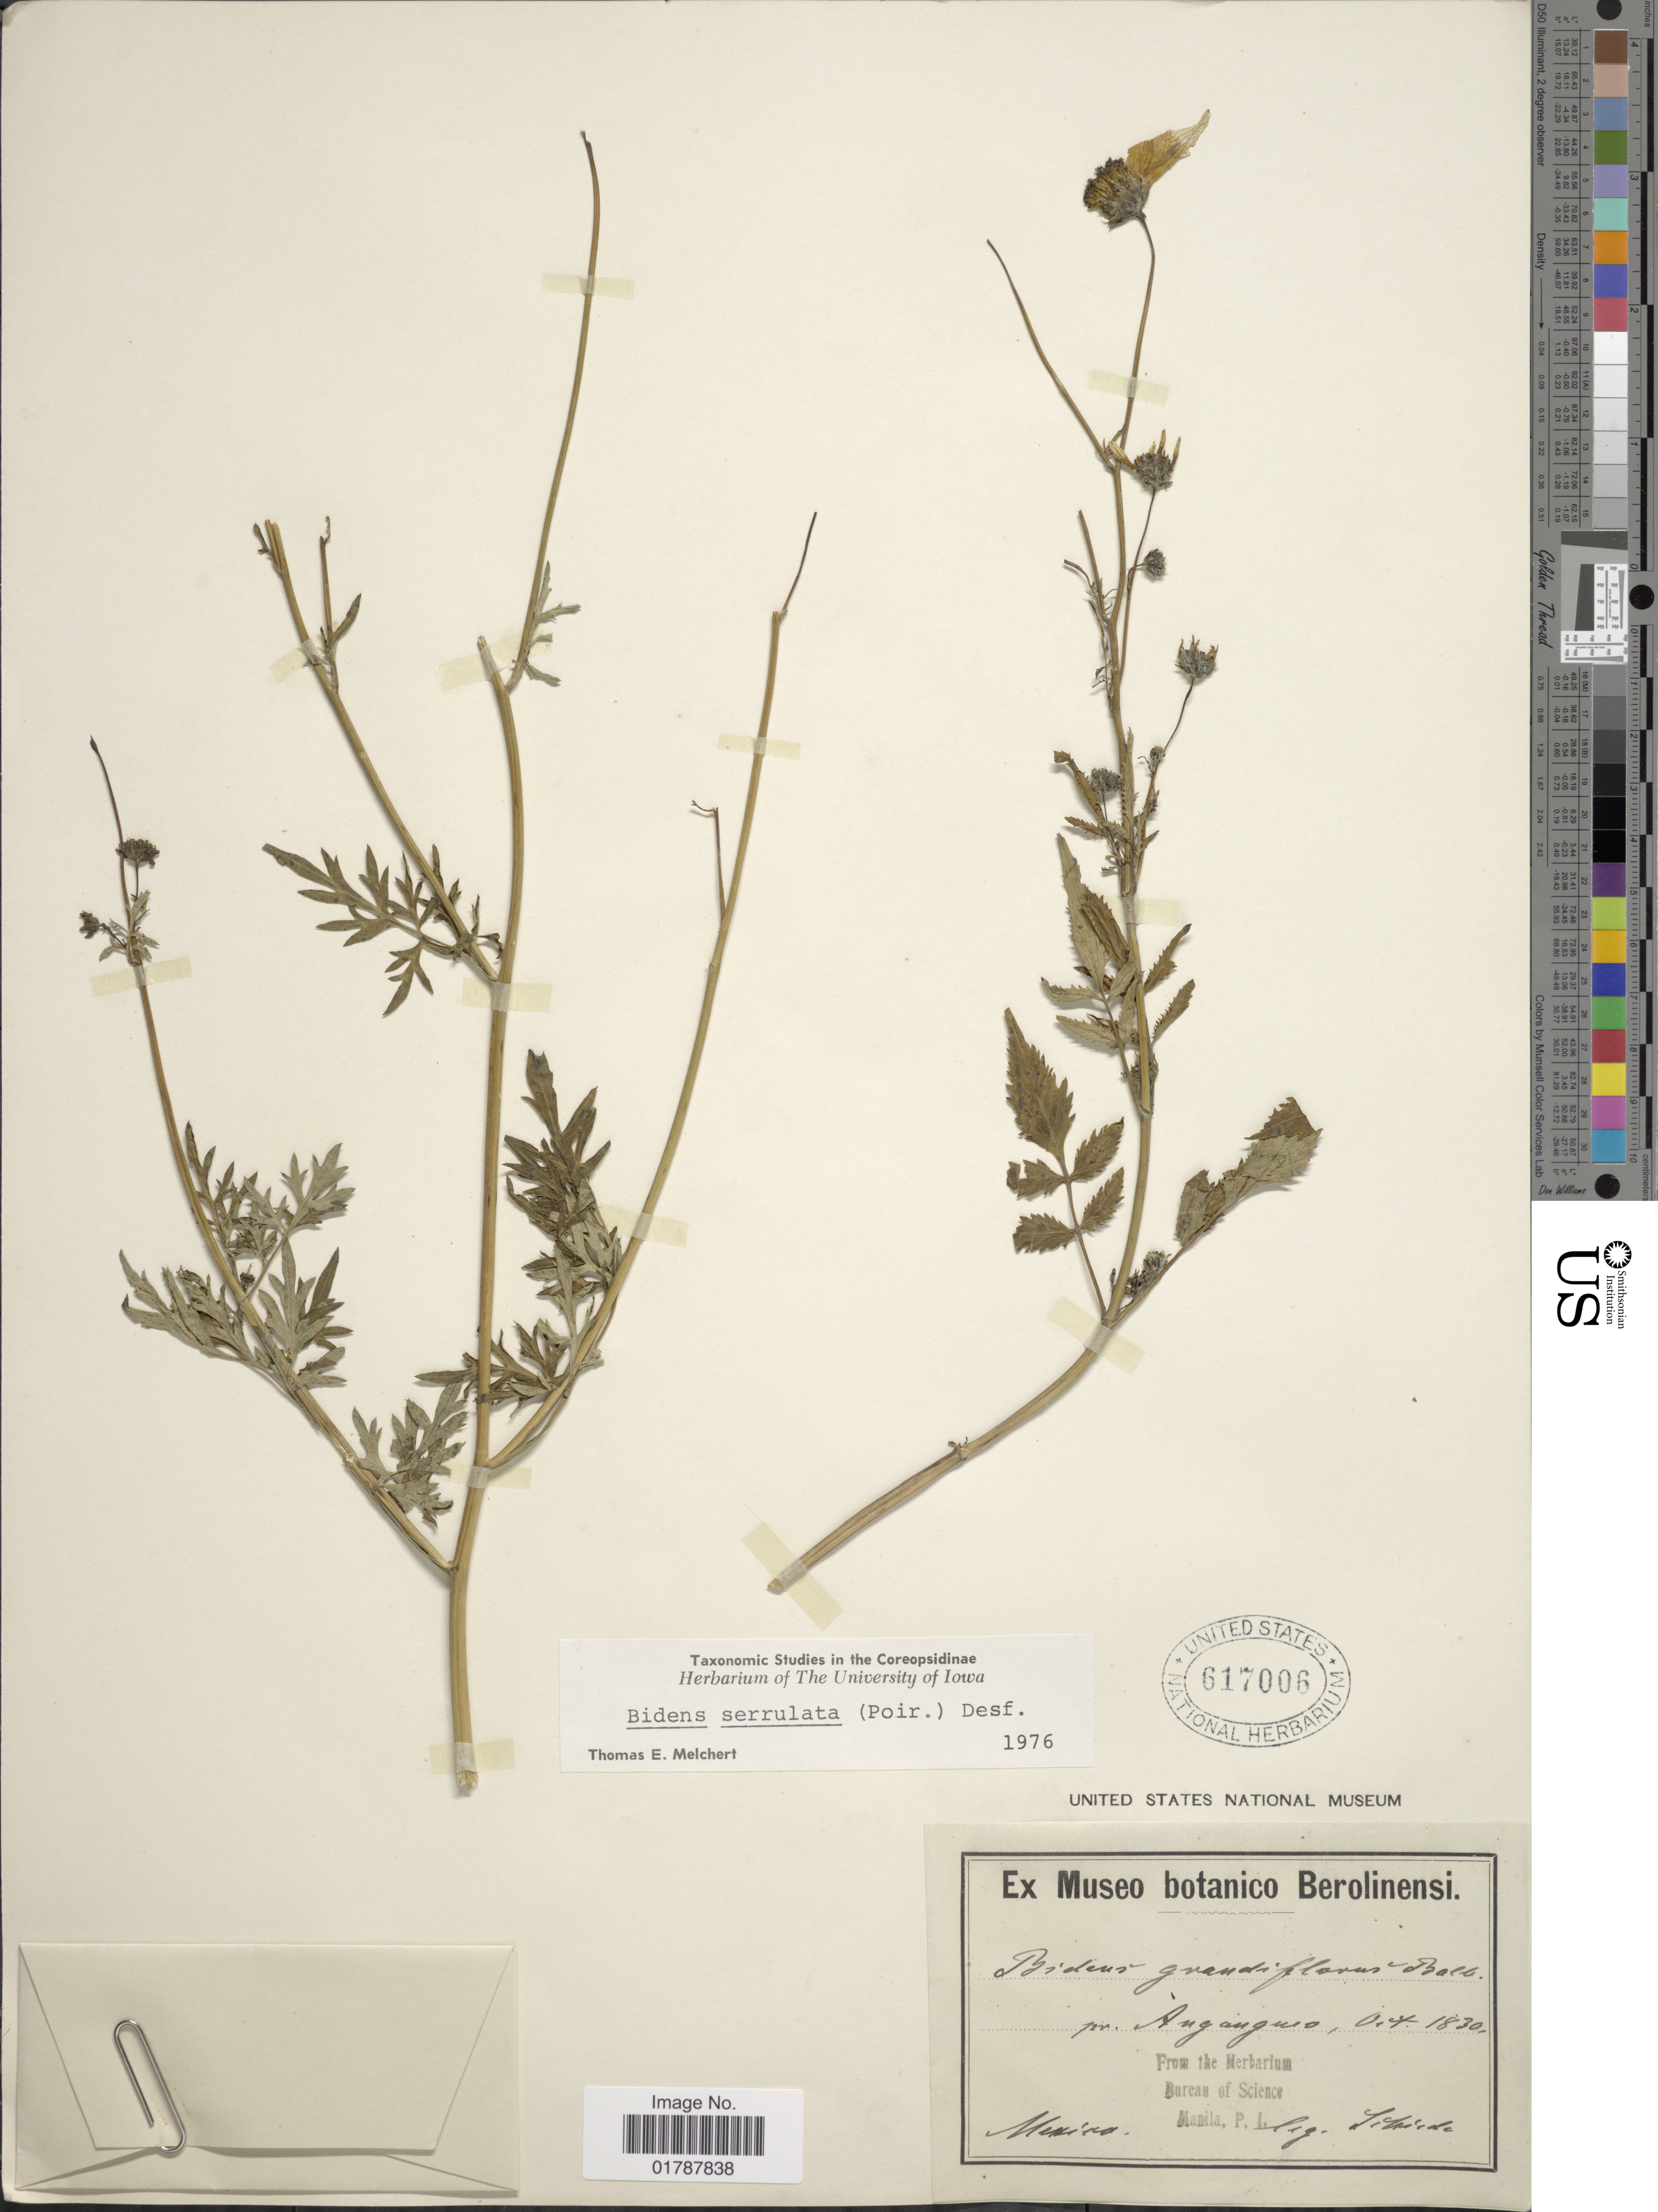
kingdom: Plantae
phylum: Tracheophyta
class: Magnoliopsida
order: Asterales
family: Asteraceae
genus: Bidens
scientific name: Bidens serrulata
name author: (Poir.) Desf.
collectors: Schiede, --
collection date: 1830-10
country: Mexico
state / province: México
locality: Pr. Angangueo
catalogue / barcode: US 617006